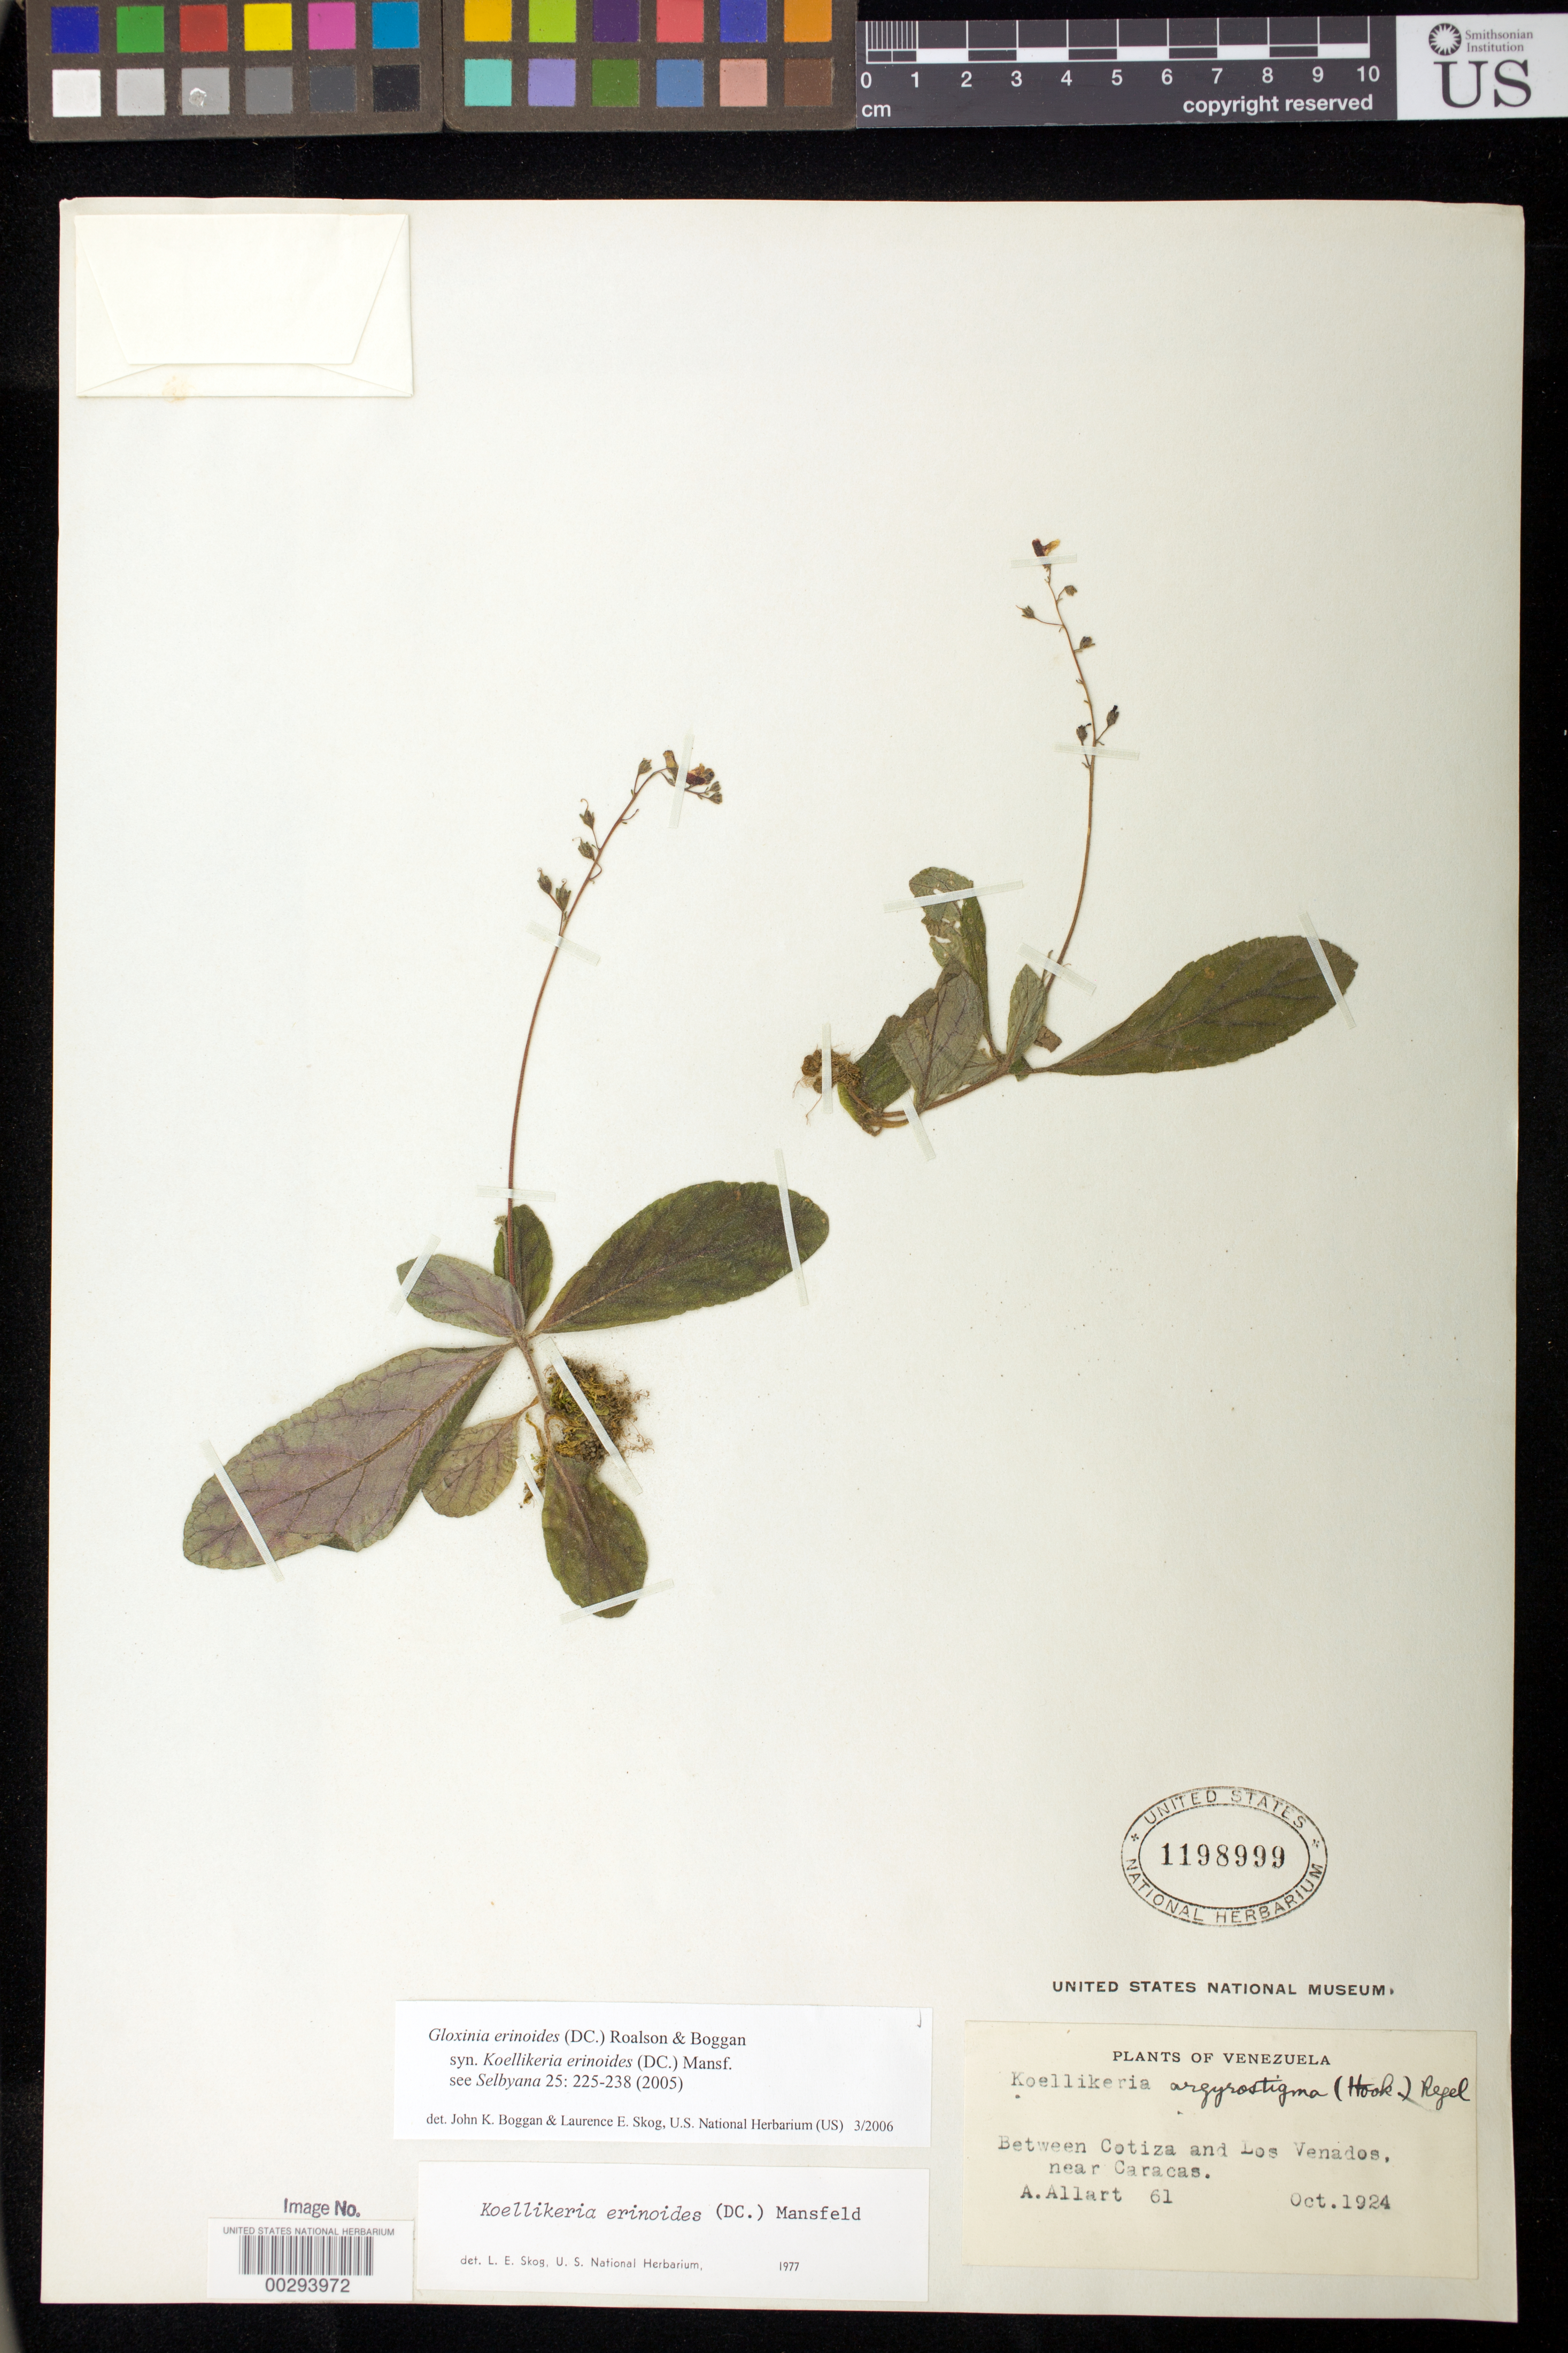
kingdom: Plantae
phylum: Tracheophyta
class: Magnoliopsida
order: Lamiales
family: Gesneriaceae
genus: Gloxinia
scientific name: Gloxinia erinoides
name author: (DC.) Roalson & Boggan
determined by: Boggan, J. K.; Skog, L. E.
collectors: A. Allart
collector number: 61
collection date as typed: Oct 1924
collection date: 1924-10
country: Venezuela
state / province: Distrito Federal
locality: Between Cotiza and Los Venados, near Caracas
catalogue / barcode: US 1198999